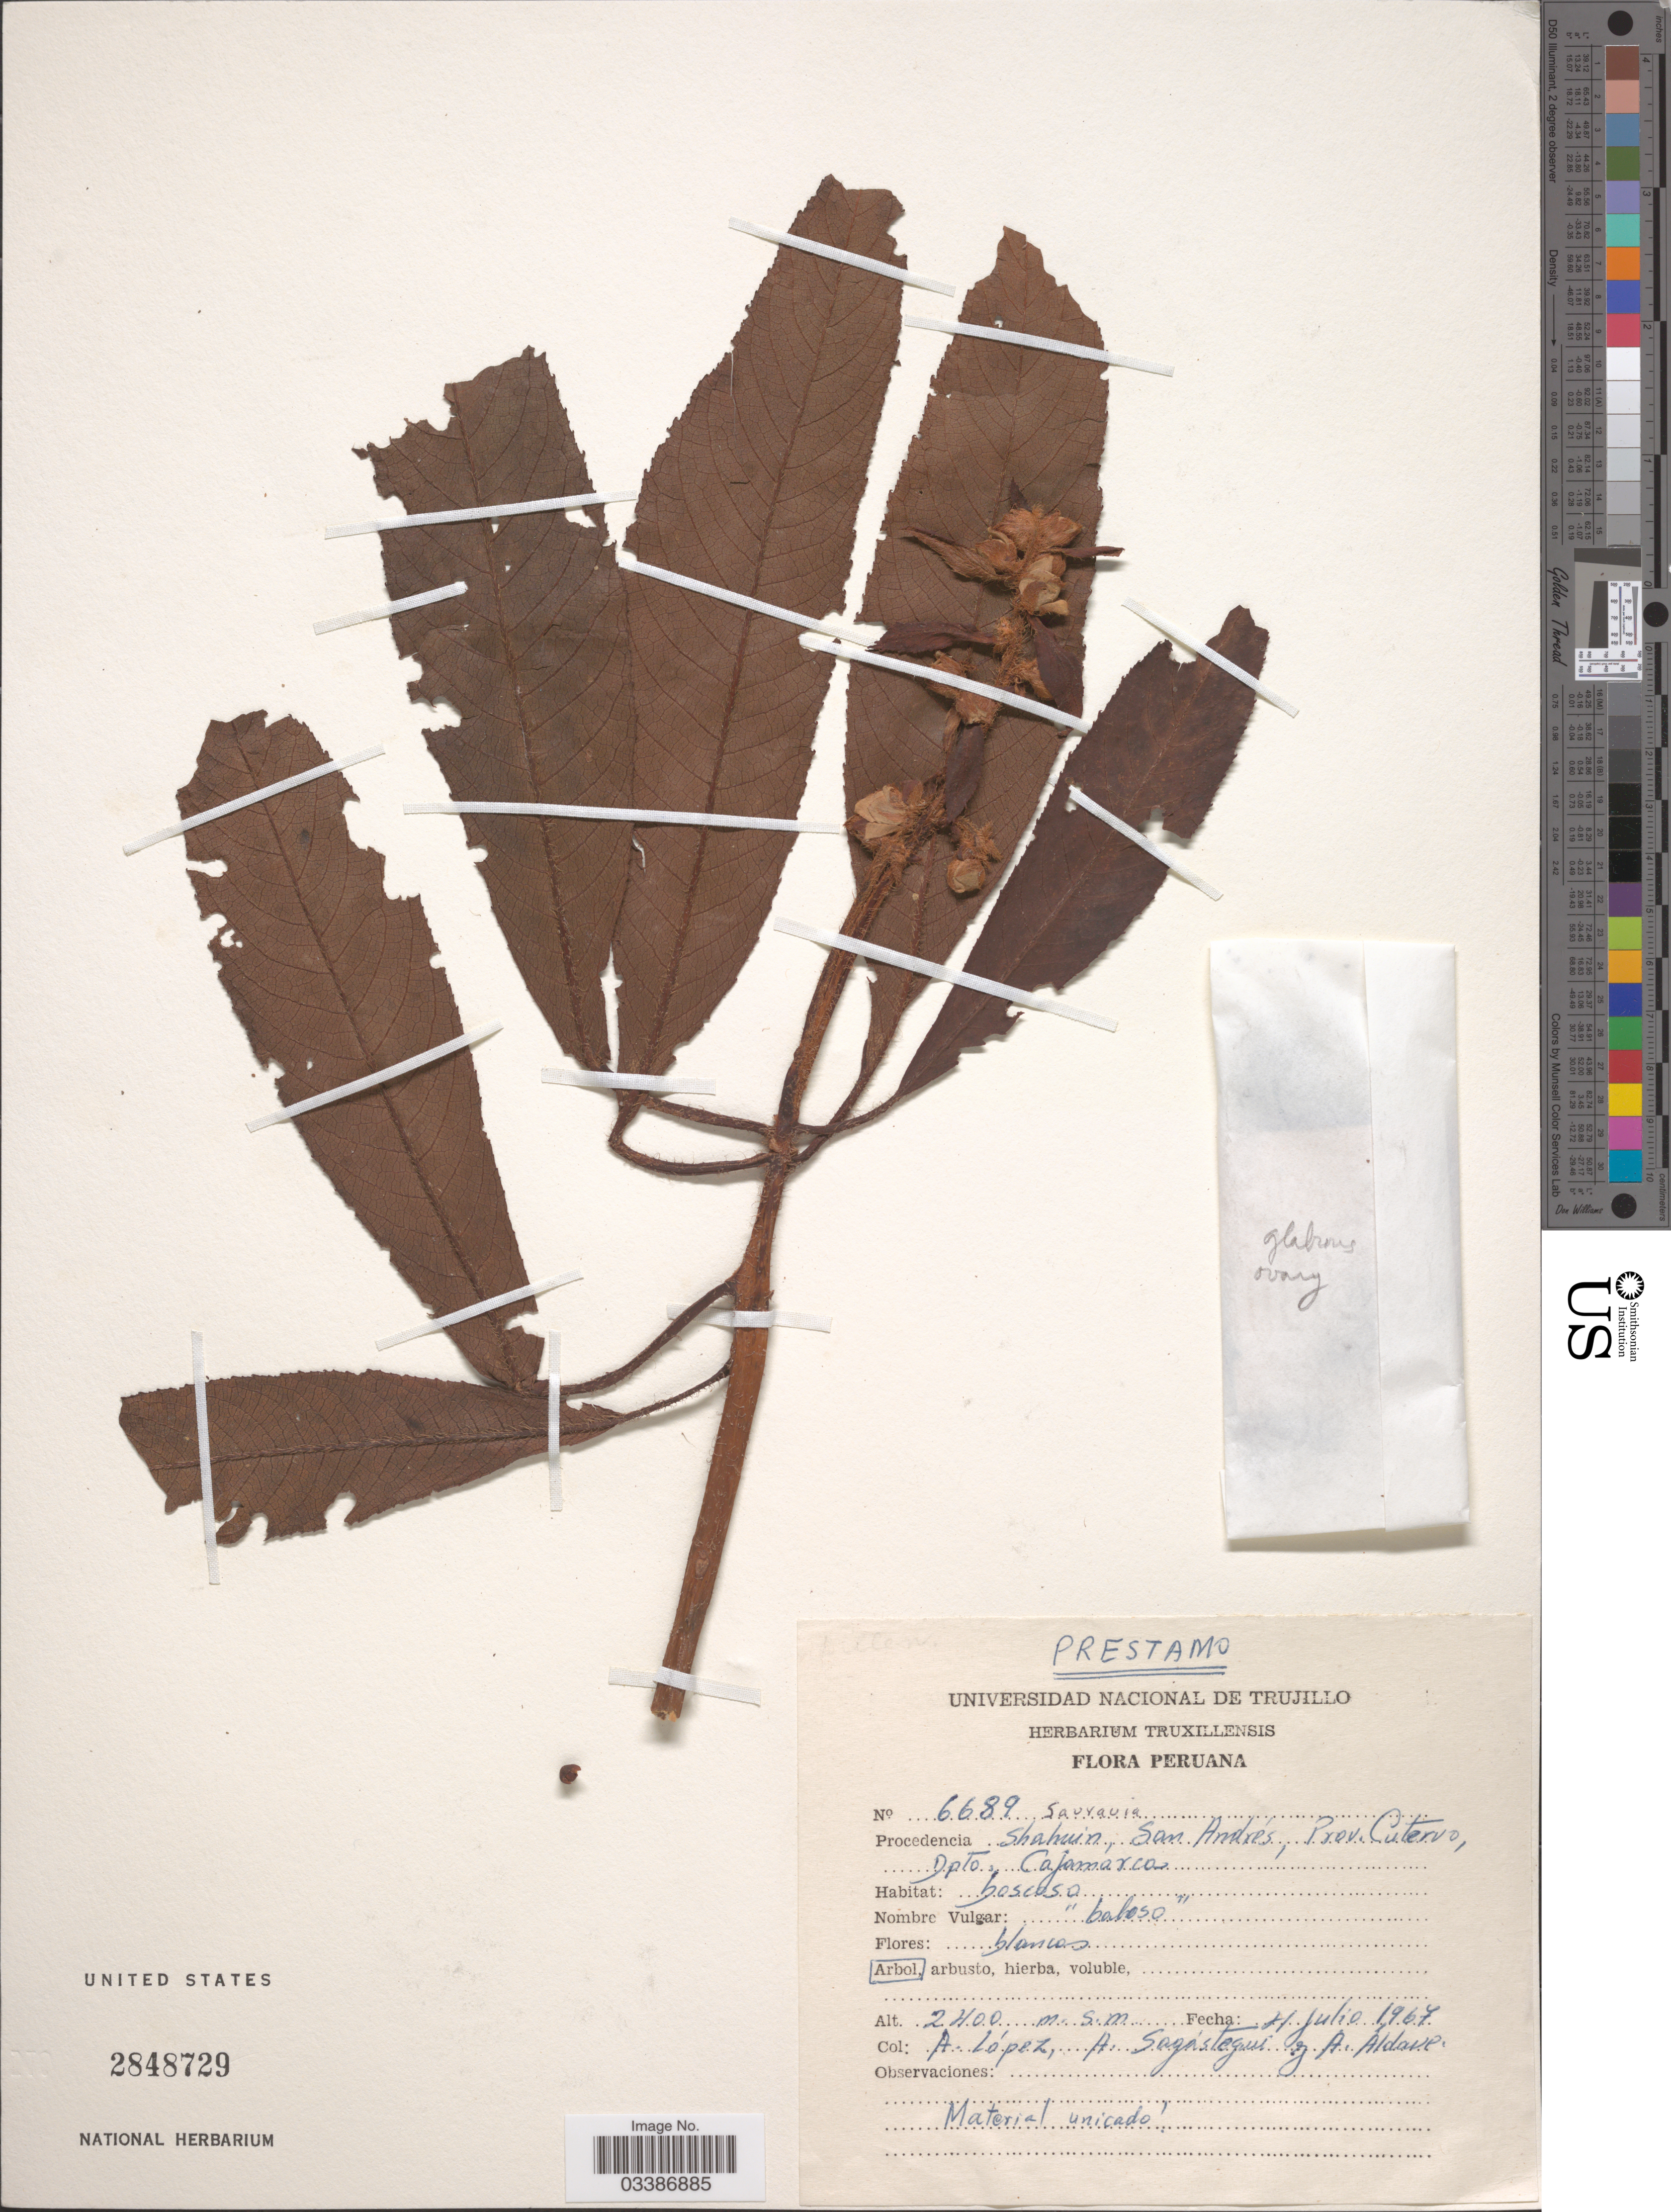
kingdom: Plantae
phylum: Tracheophyta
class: Magnoliopsida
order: Ericales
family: Actinidiaceae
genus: Saurauia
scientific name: Saurauia sp.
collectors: A. López, A. Sagastegui & A. Aldave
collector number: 6689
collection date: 1967-07-04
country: Peru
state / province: Cajamarca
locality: Procedencia Shahuin, San Andrés, Prov. Cutervo, Dpto. Cajamarca.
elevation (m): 2400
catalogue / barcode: US 2848729